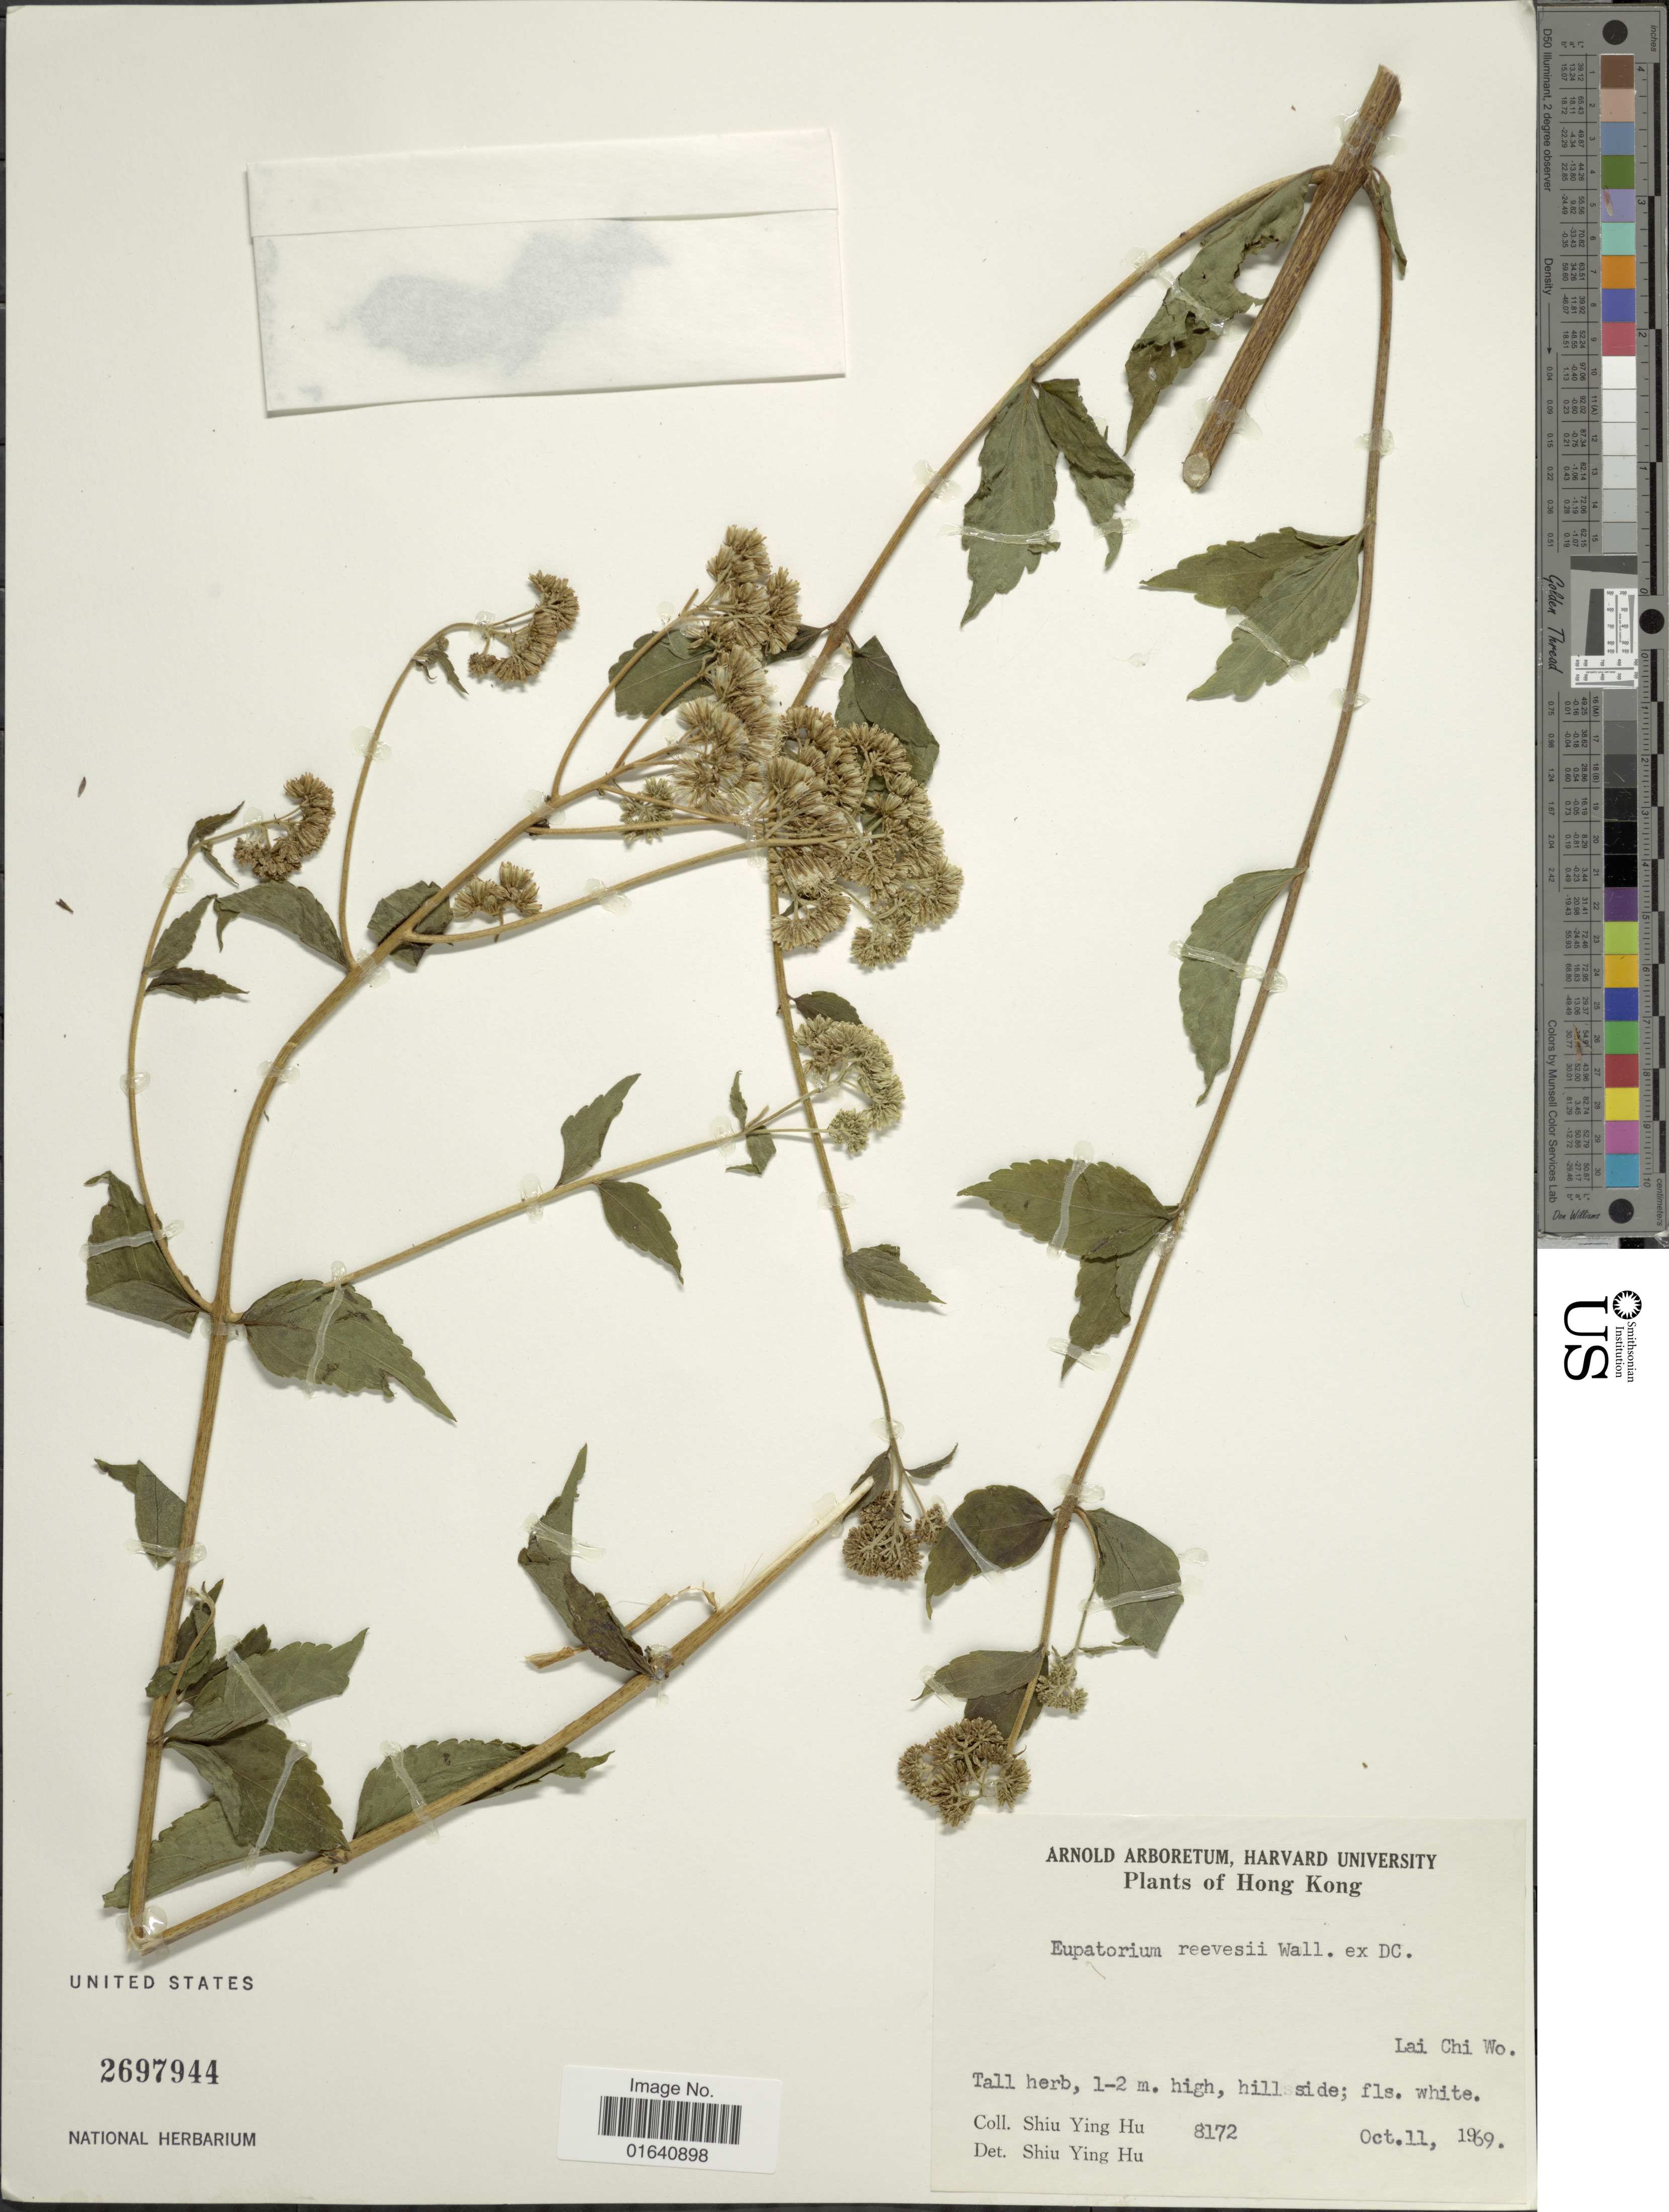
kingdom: Plantae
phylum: Tracheophyta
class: Magnoliopsida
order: Asterales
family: Asteraceae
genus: Eupatorium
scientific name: Eupatorium reevesii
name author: Wall. ex DC.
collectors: S. Y. Hu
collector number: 8172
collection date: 1969-10-11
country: China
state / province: Hong Kong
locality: Lai Chi Wo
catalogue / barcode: US 2697944